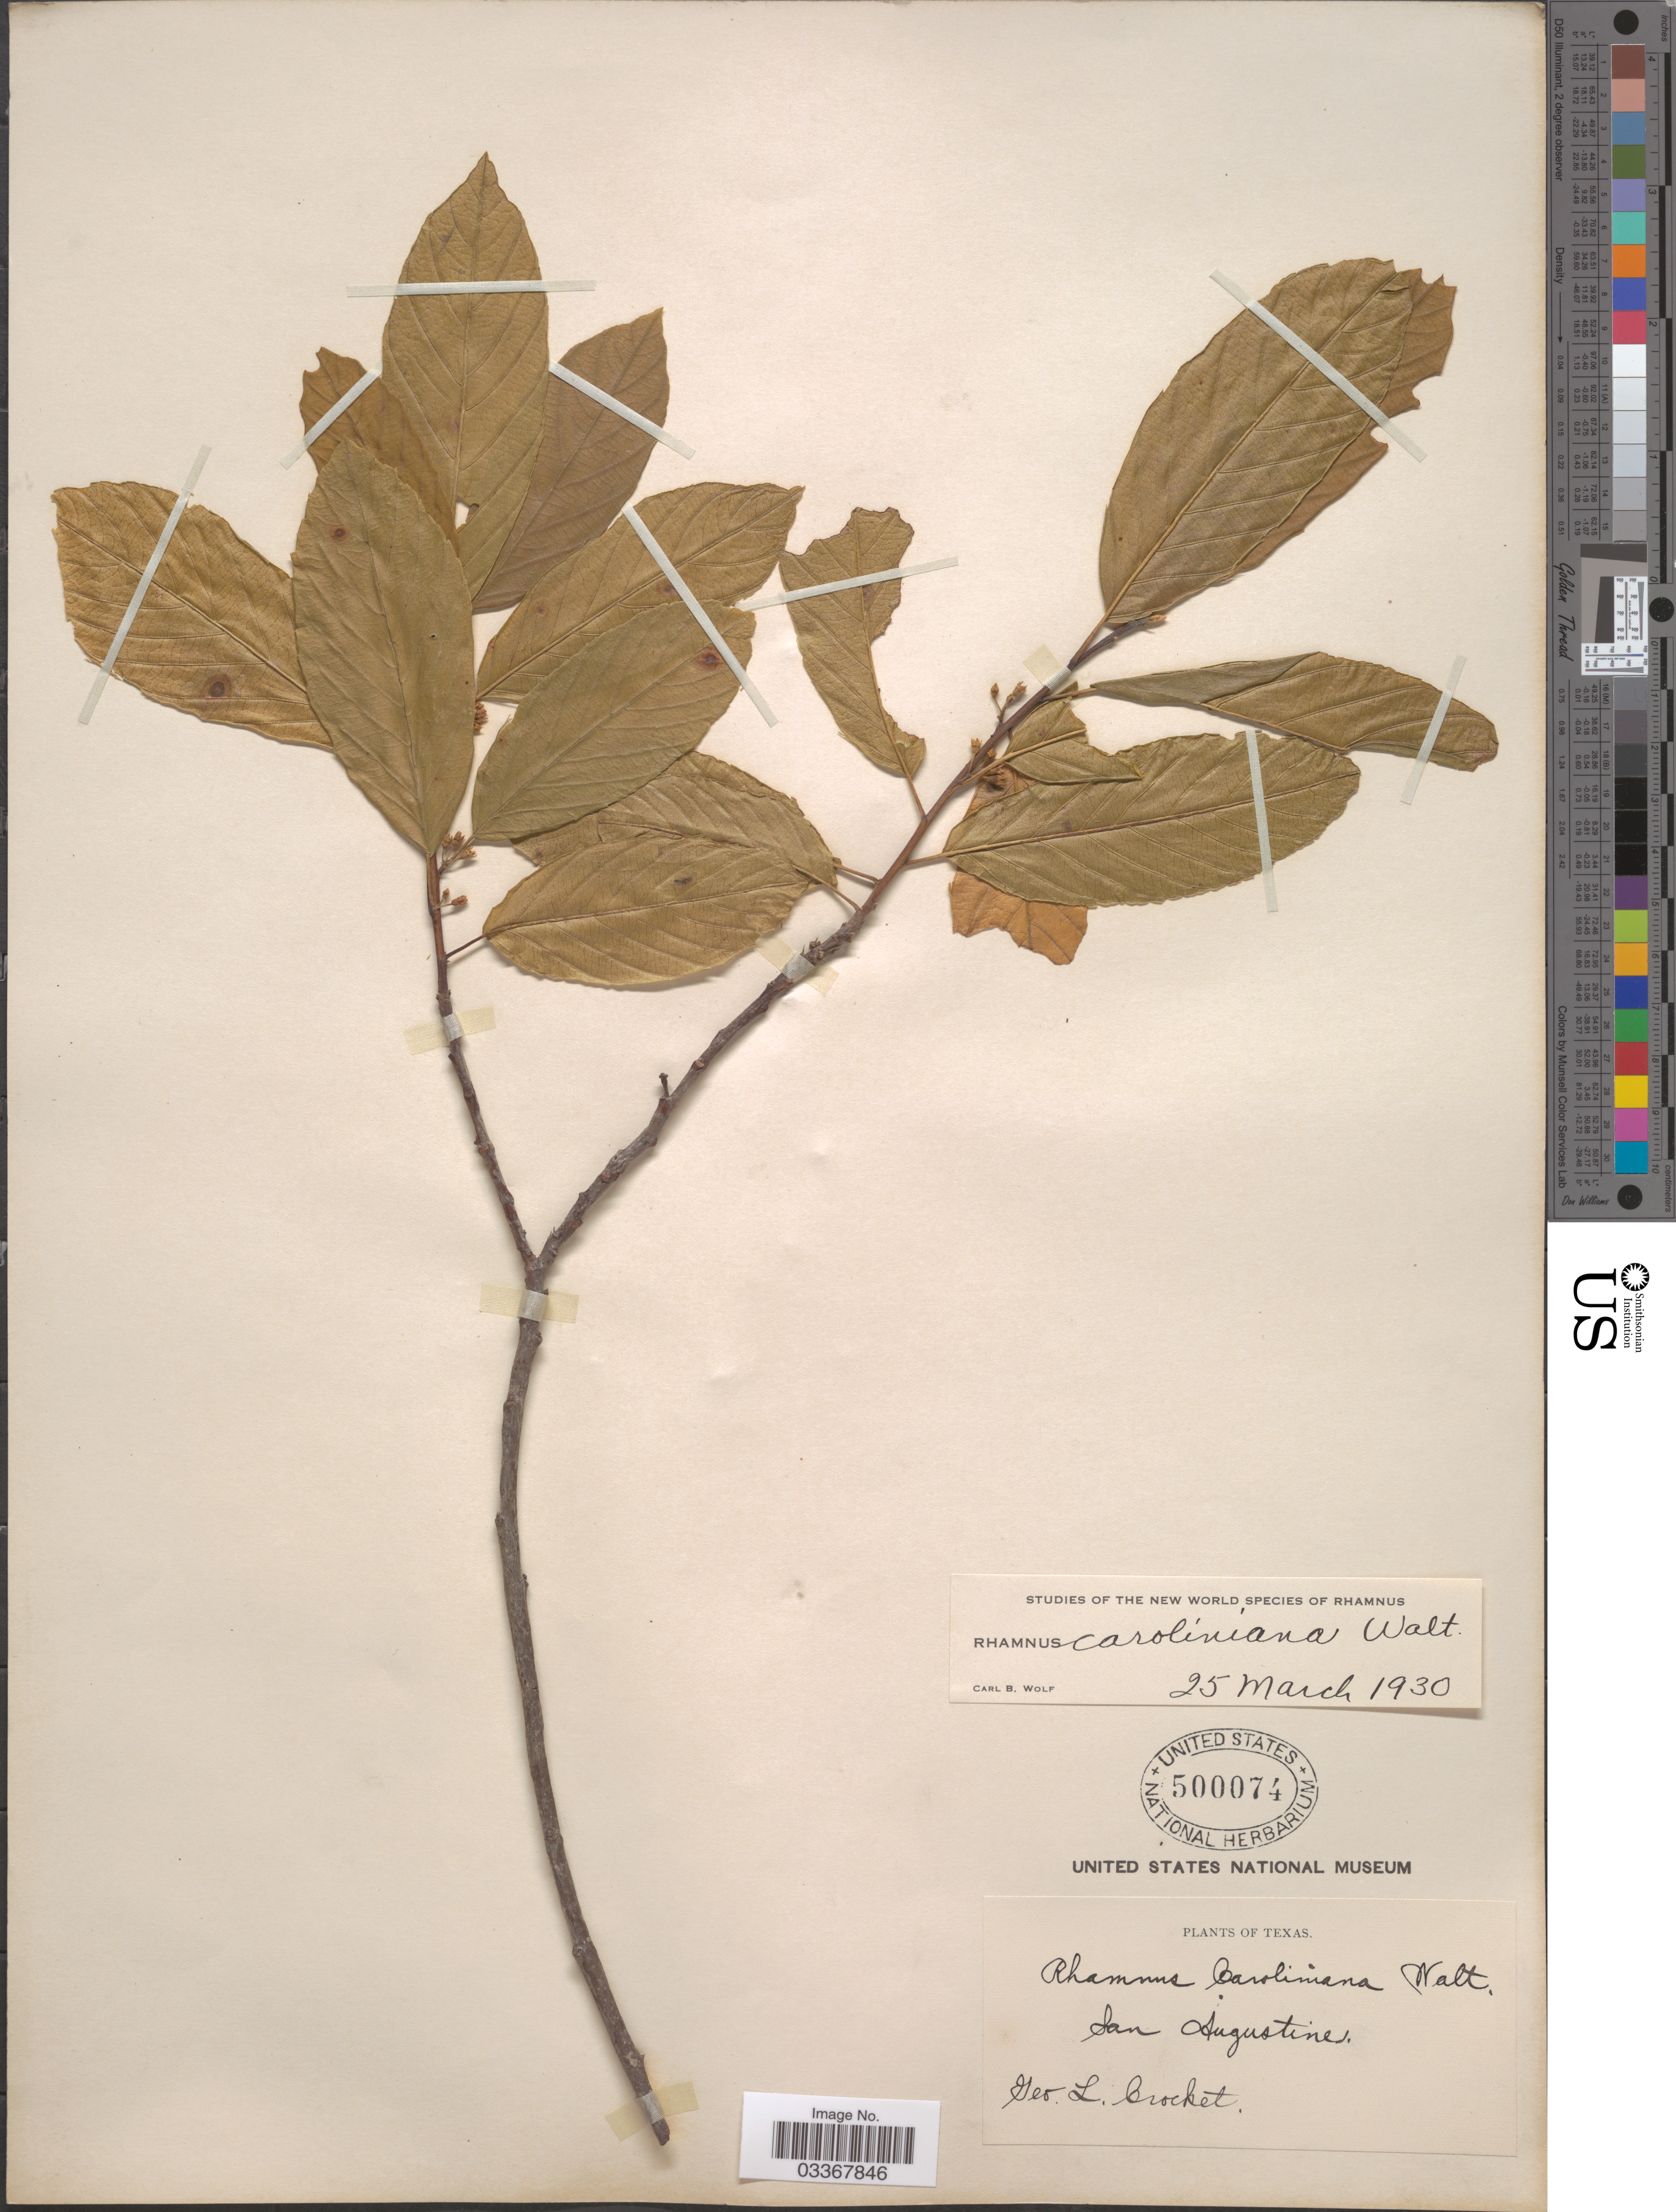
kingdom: Plantae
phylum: Tracheophyta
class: Magnoliopsida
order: Rosales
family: Rhamnaceae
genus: Frangula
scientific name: Frangula caroliniana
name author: (Walter) A. Gray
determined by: Strong, Mark T., (BOT), Smithsonian Institution - National Museum of Natural History (UNITED STATES)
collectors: G. Crocket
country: United States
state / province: Texas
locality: San Augustine.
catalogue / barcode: US 500074